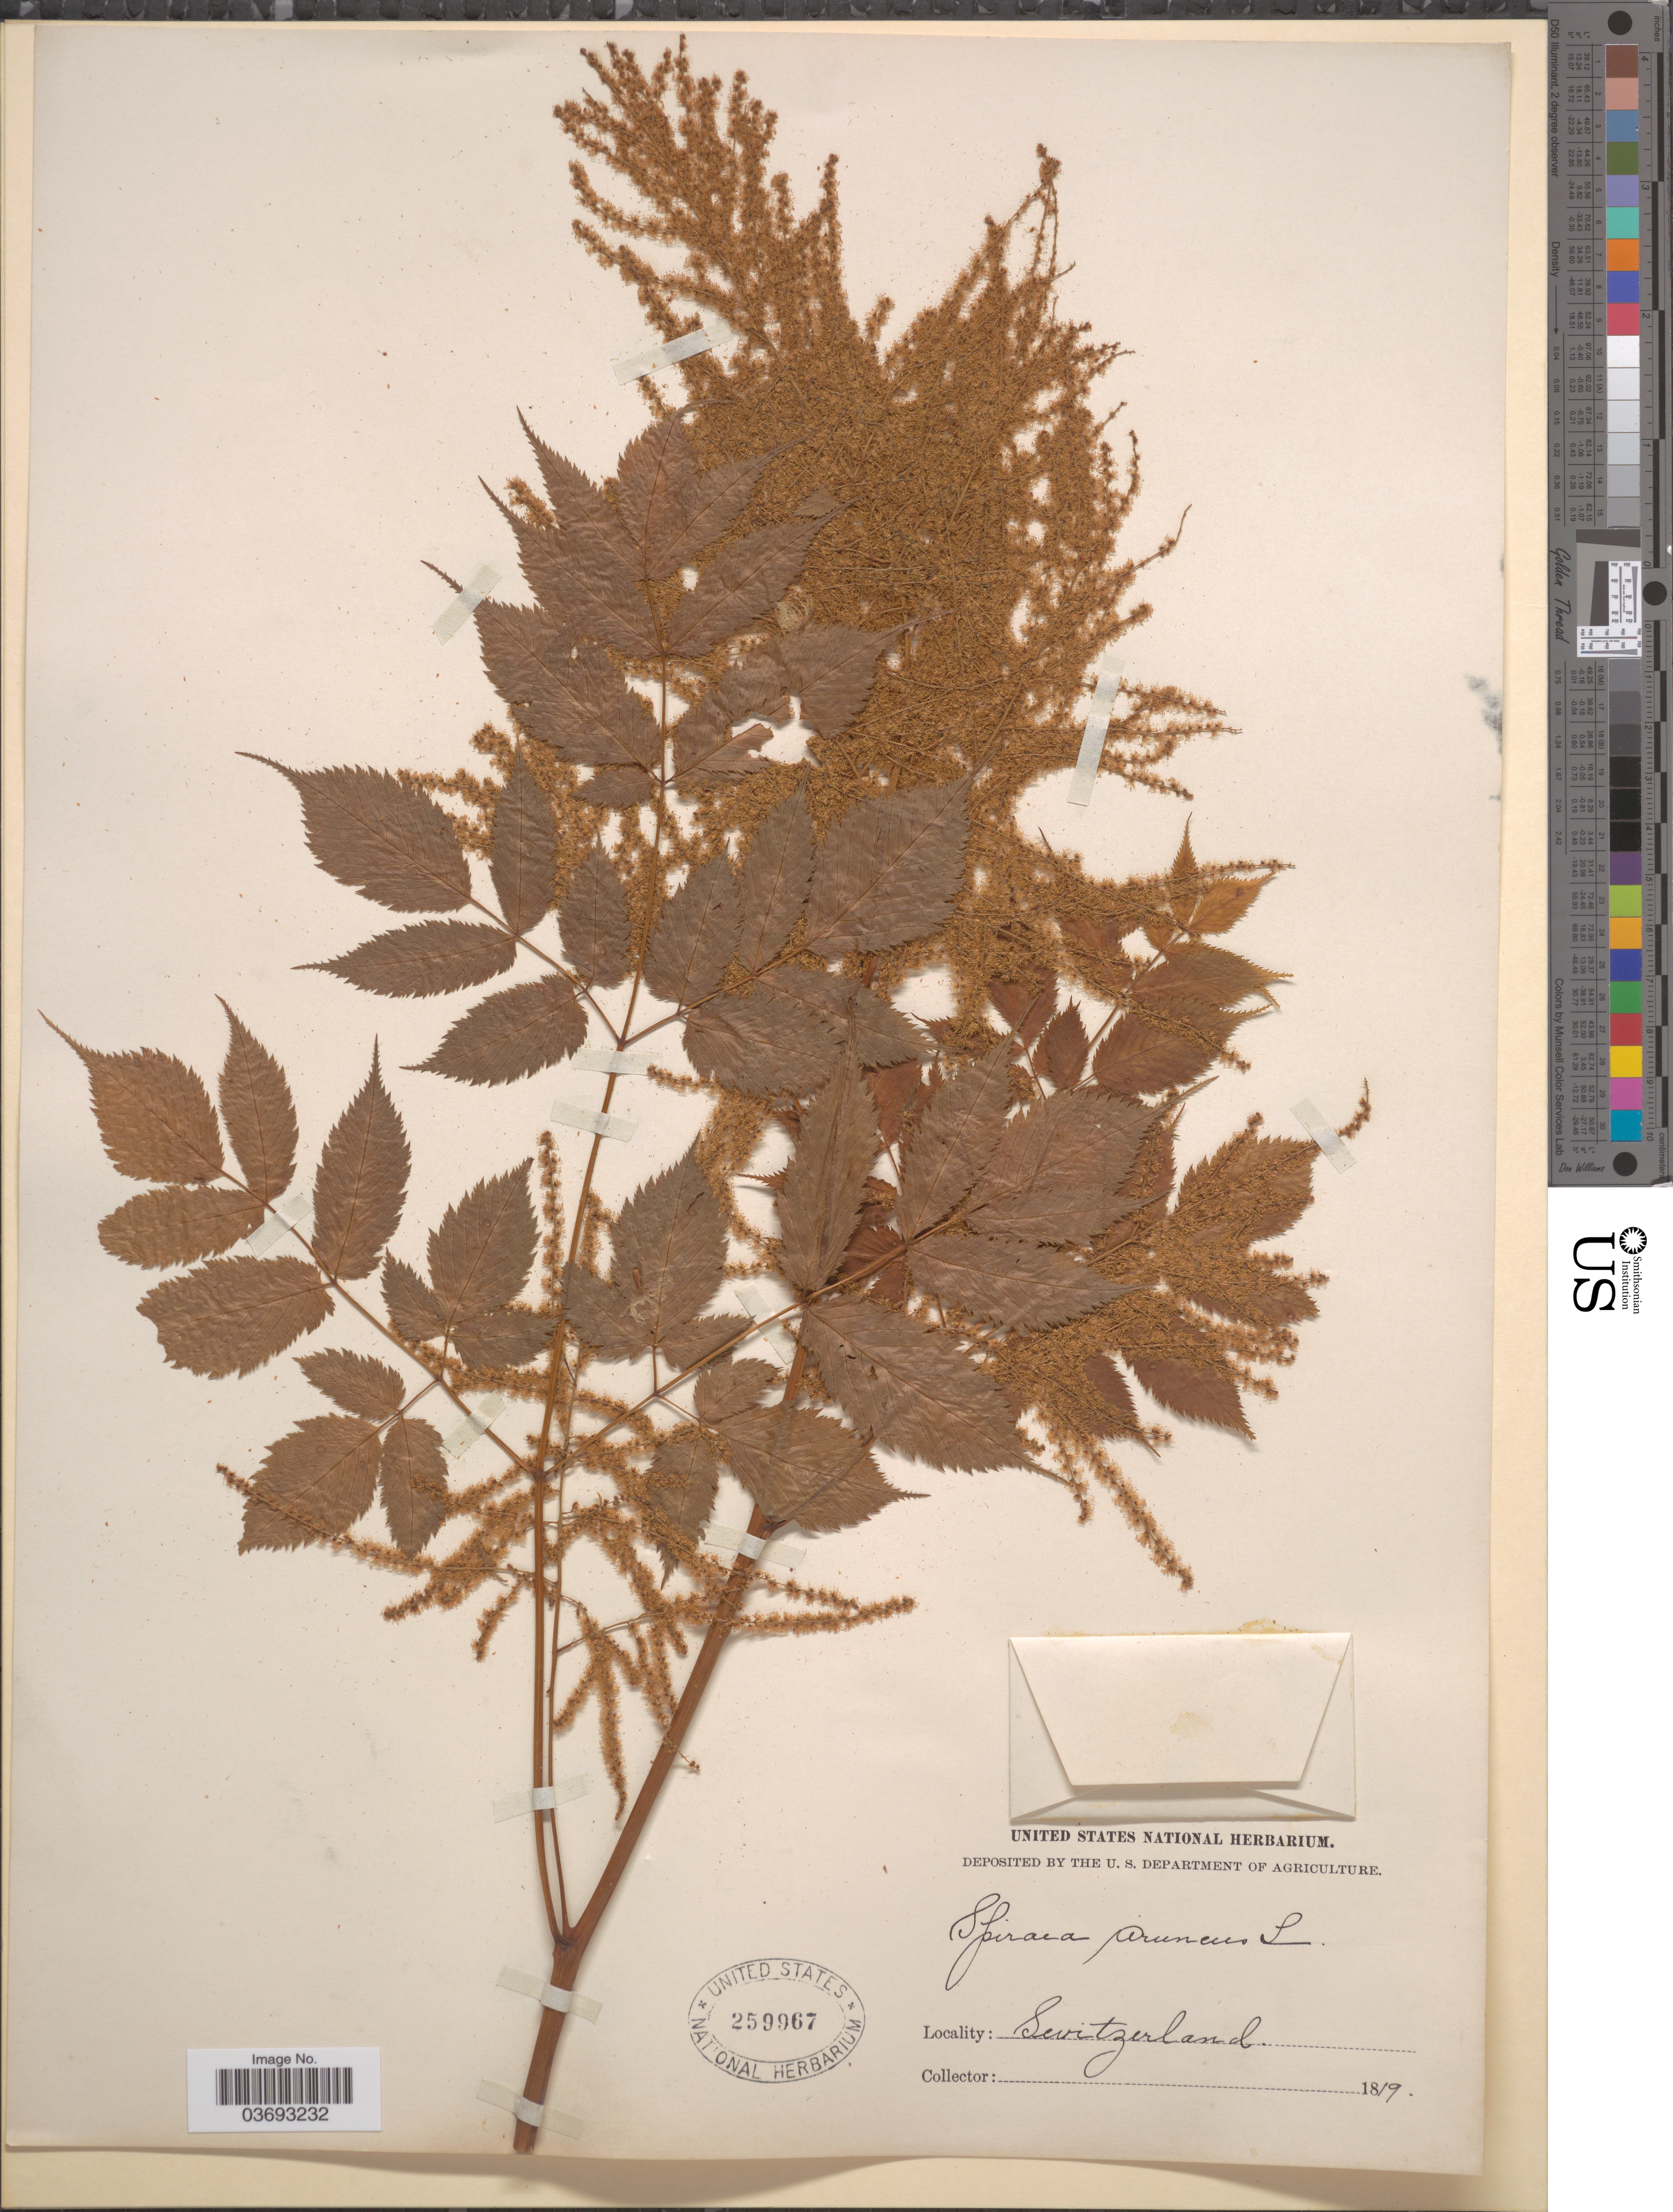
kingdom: Plantae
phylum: Tracheophyta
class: Magnoliopsida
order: Rosales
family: Rosaceae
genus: Spiraea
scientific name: Spiraea aruncus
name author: L.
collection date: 1819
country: Switzerland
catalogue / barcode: US 259967